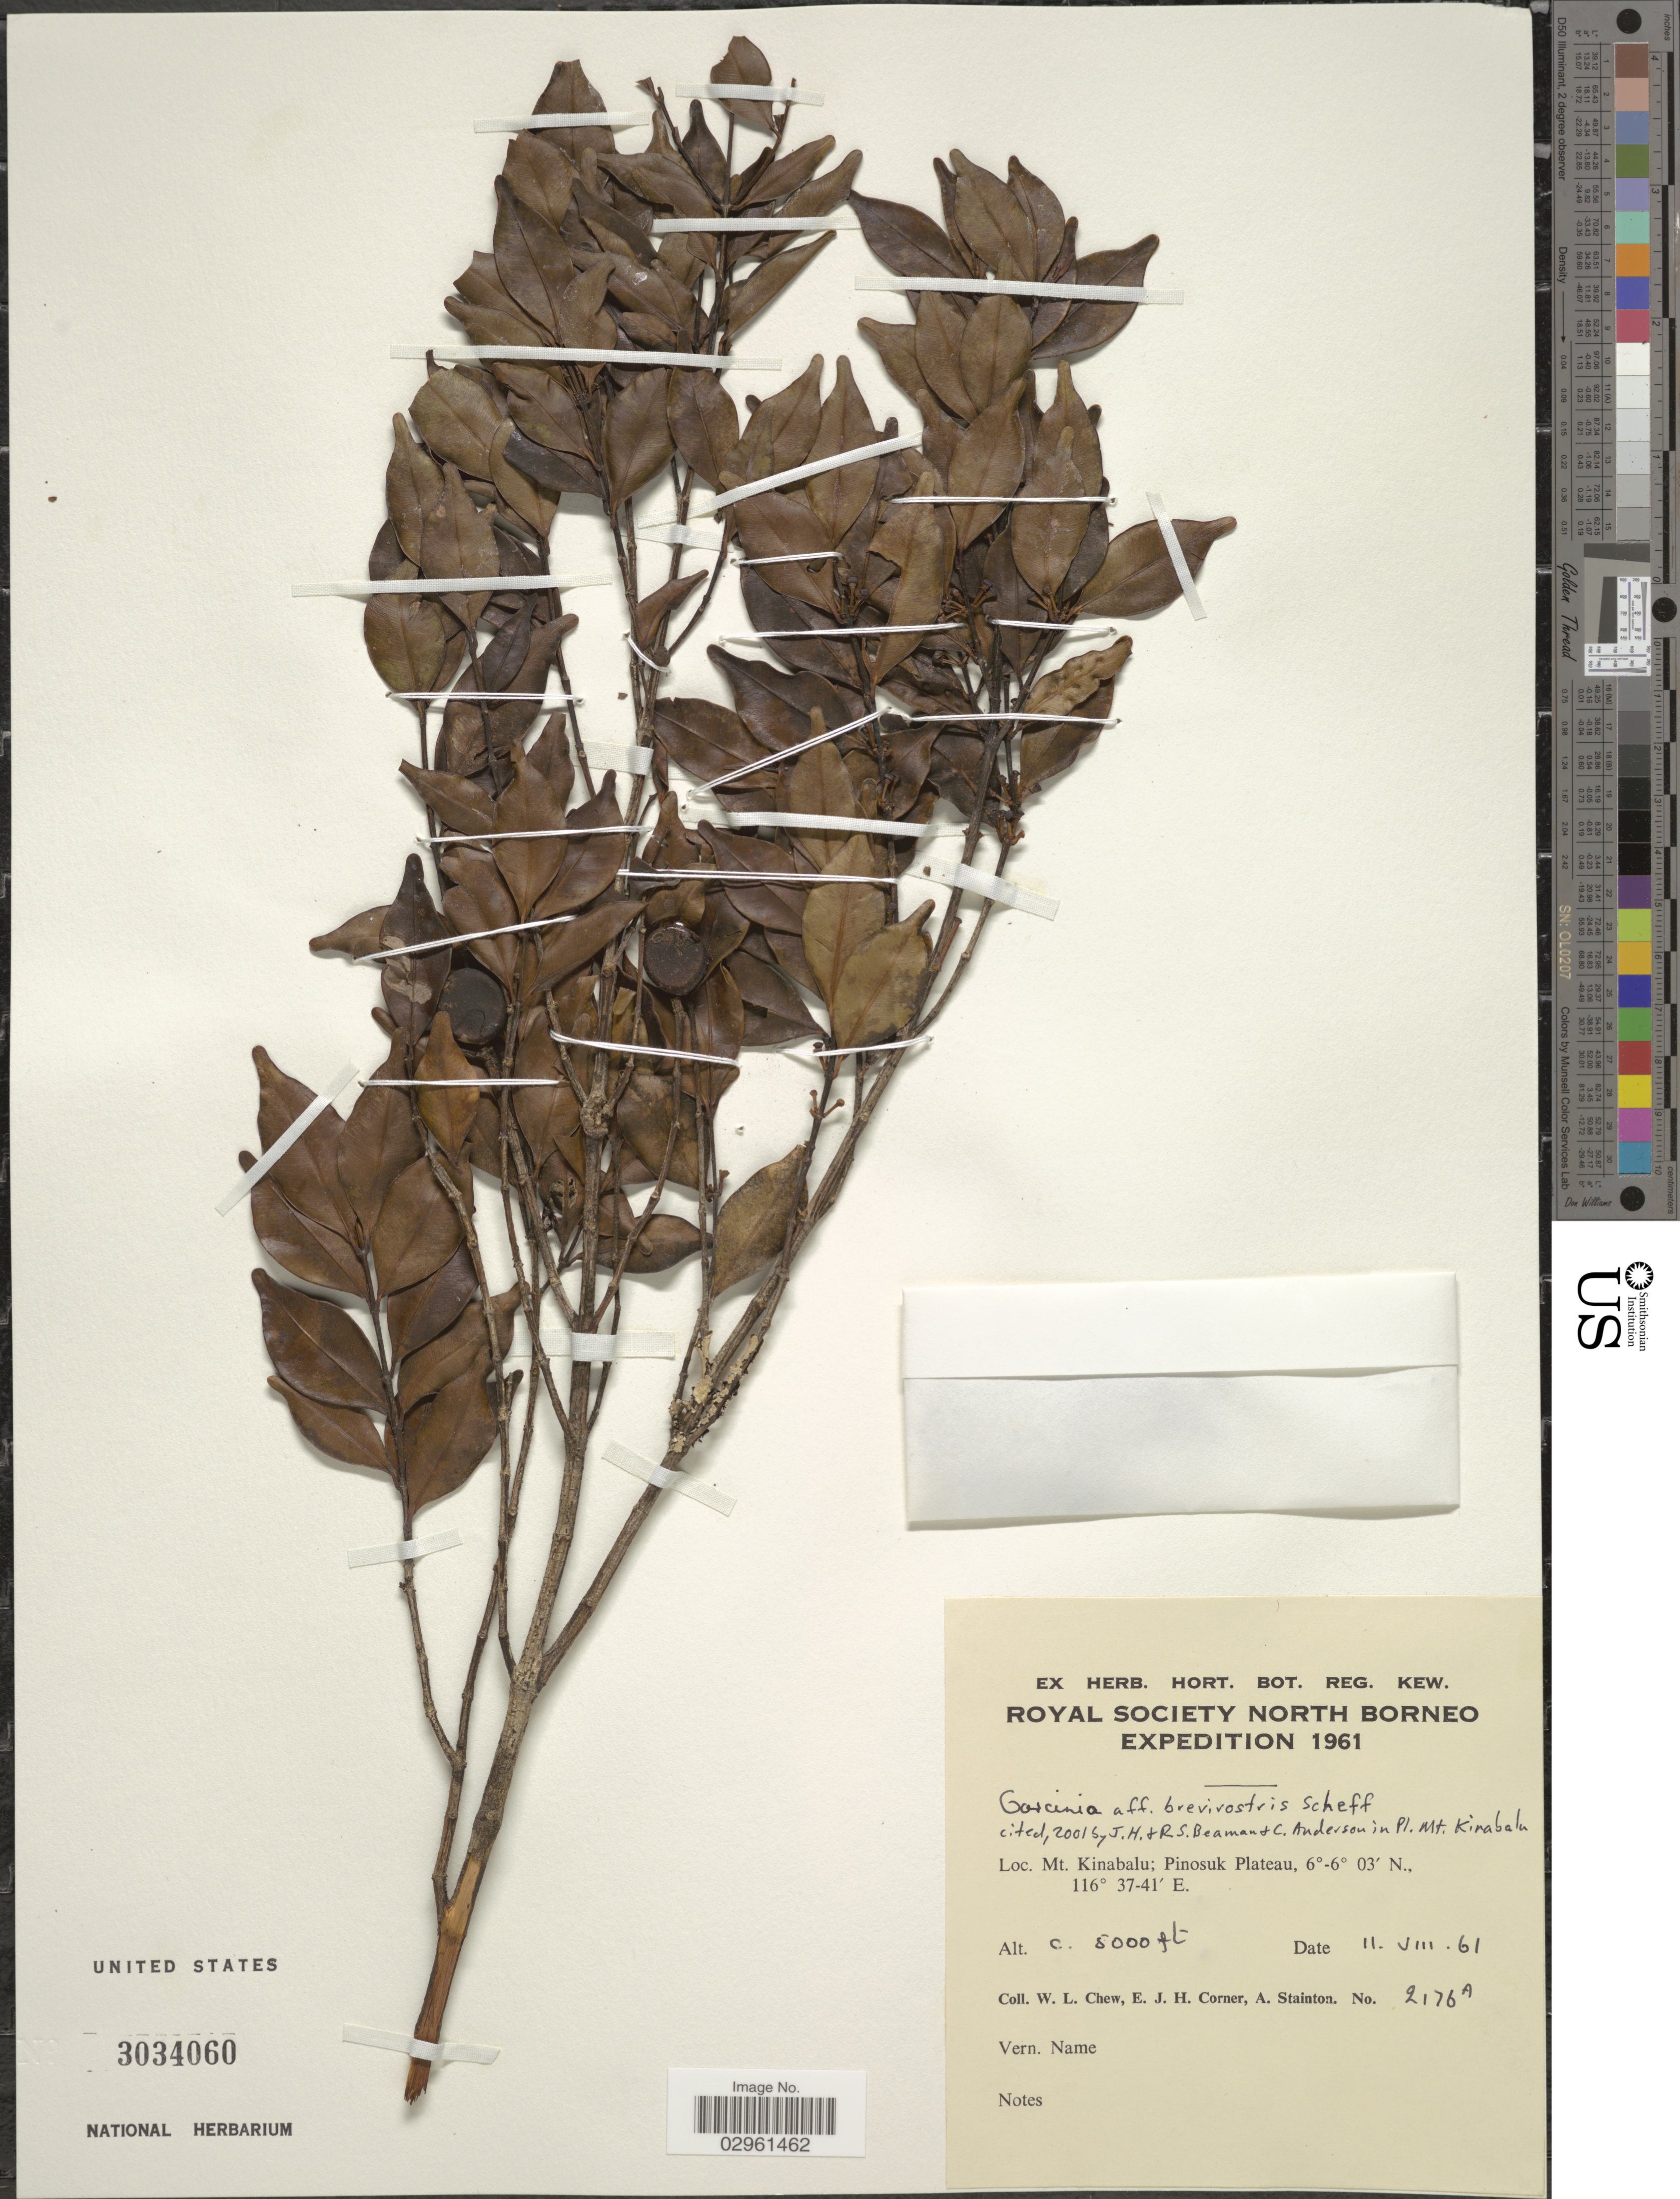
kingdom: Plantae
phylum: Tracheophyta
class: Magnoliopsida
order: Malpighiales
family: Clusiaceae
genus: Garcinia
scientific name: Garcinia brevirostris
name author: Scheff.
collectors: W. Chew, E. Corner & A. Stainton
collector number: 2176A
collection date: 1961-08-11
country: Malaysia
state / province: Sabah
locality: Mt. Kinabalu; Pinosuk Plateau.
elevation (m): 1524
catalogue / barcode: US 3034060